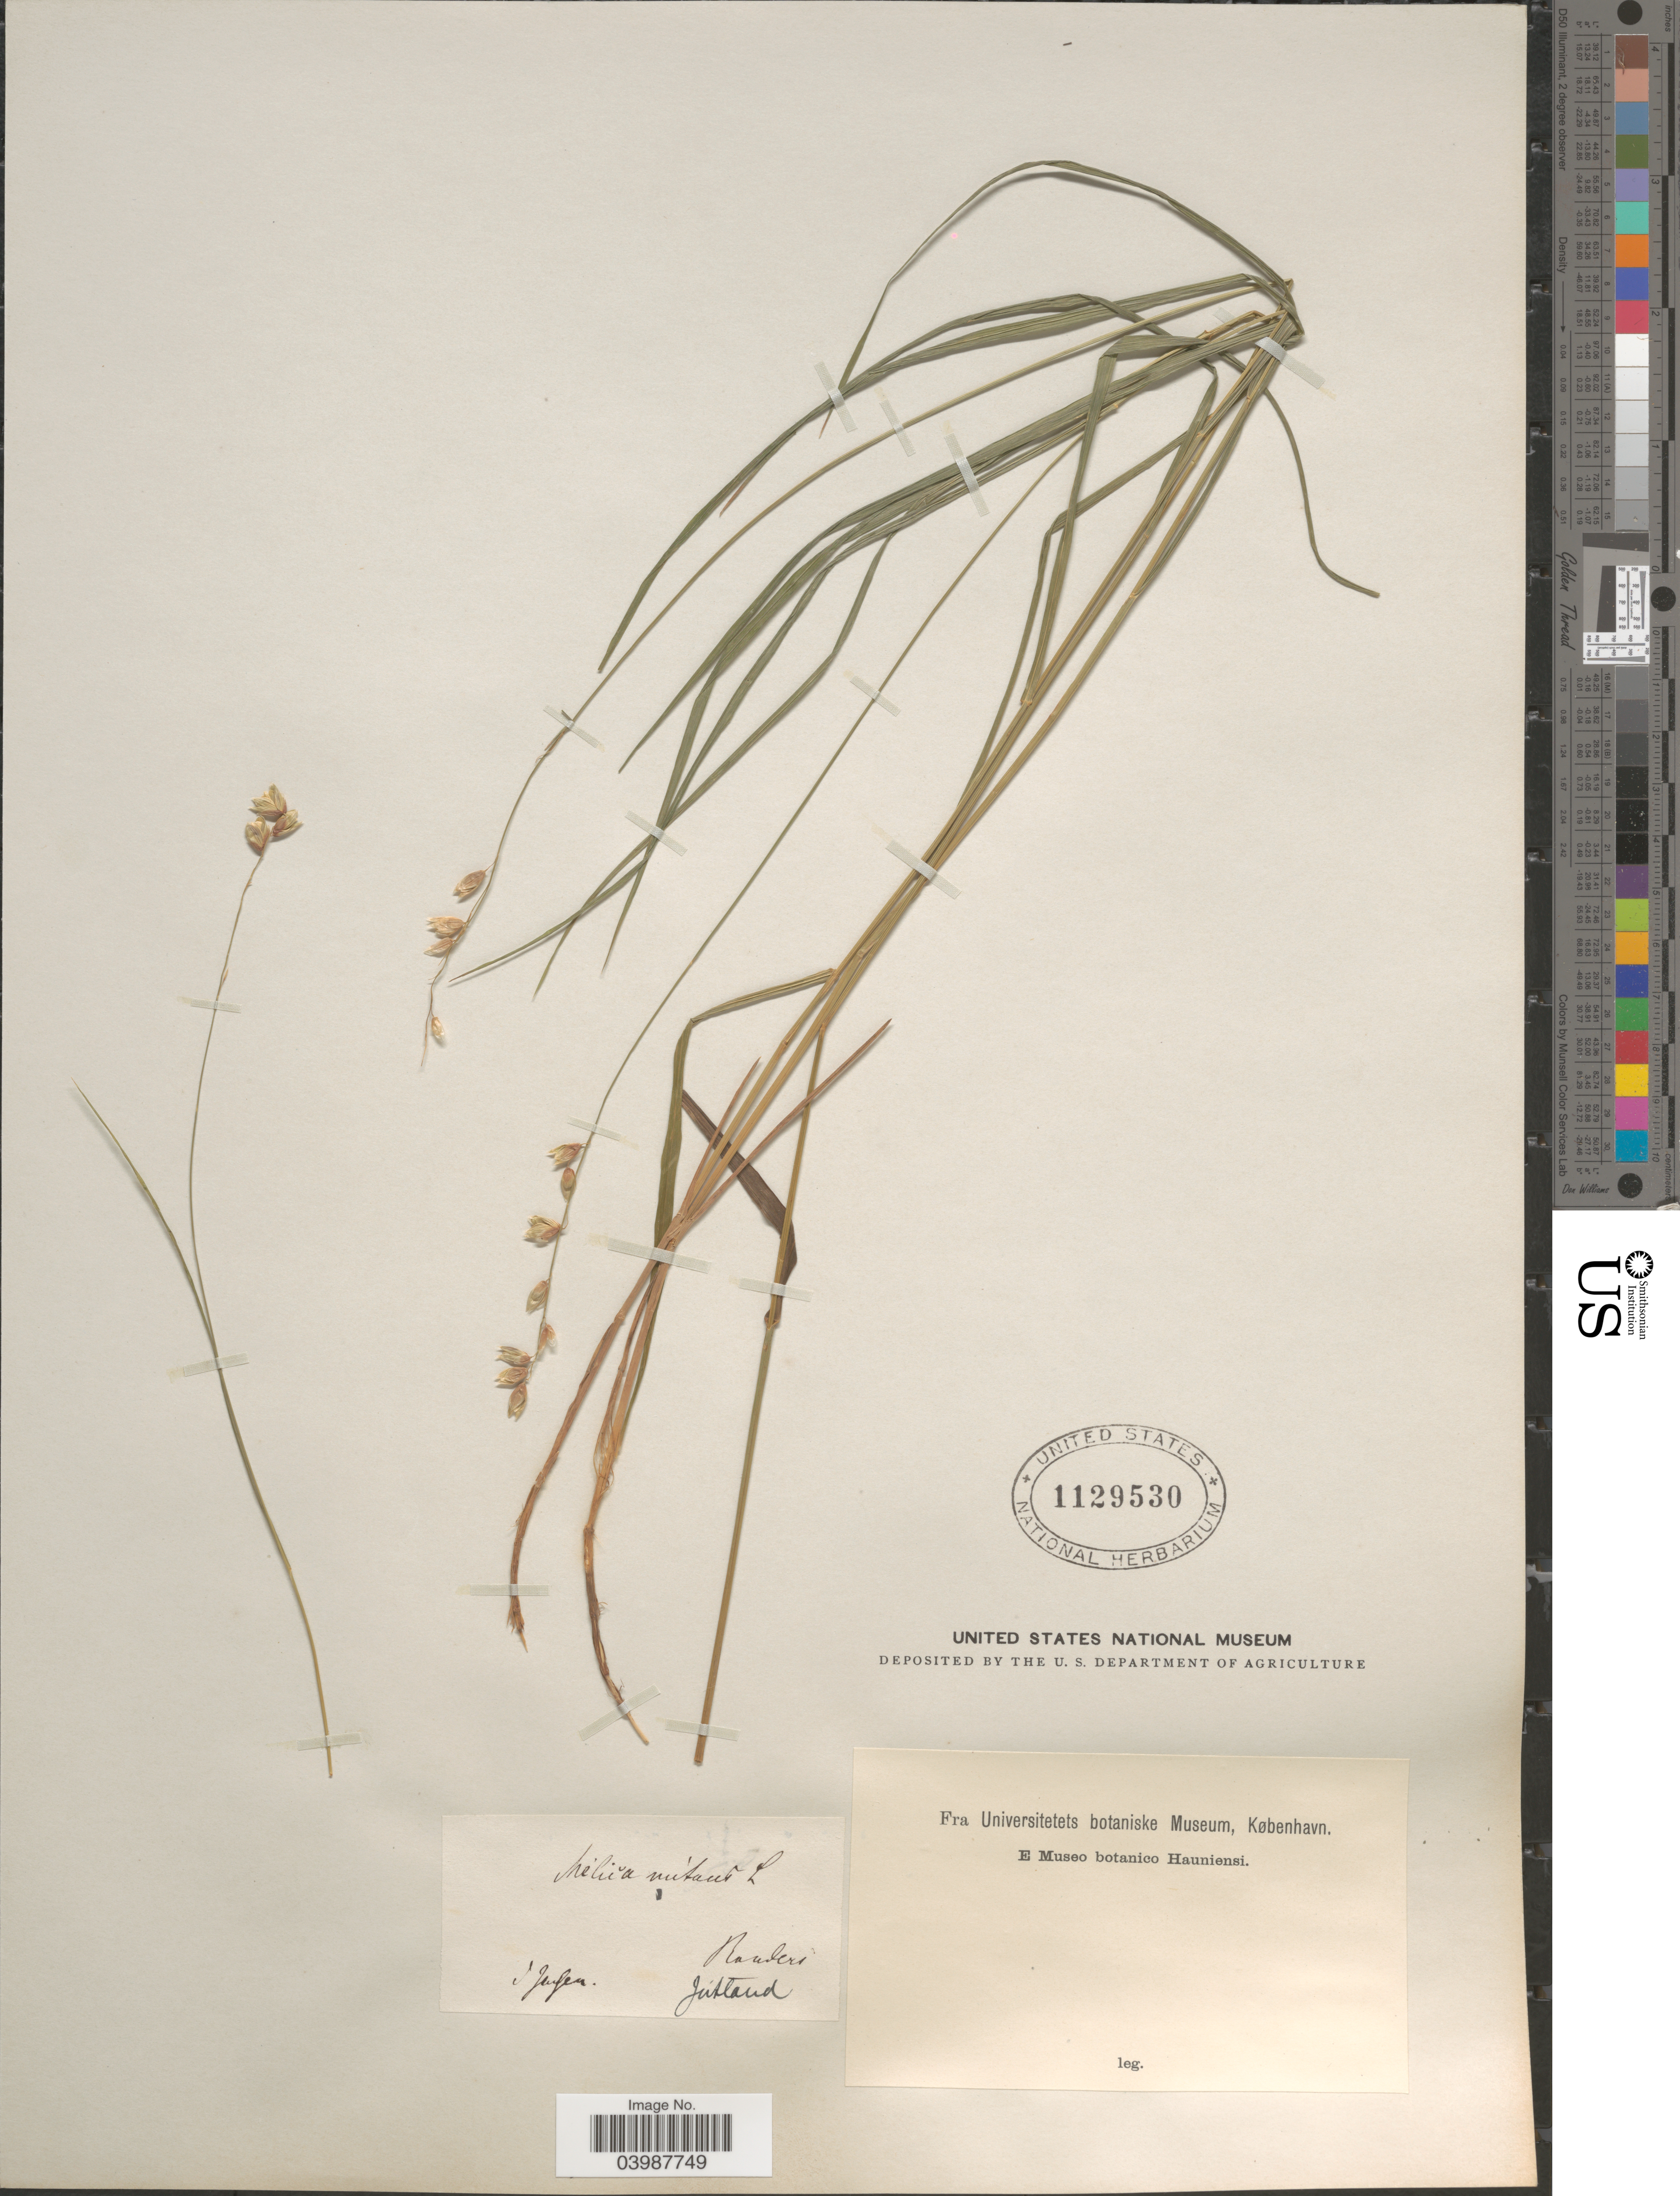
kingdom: Plantae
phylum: Tracheophyta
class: Liliopsida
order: Poales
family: Poaceae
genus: Melica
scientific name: Melica nutans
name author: L.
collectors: Jensen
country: Denmark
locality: Raunders. Jutland.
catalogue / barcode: US 1129530